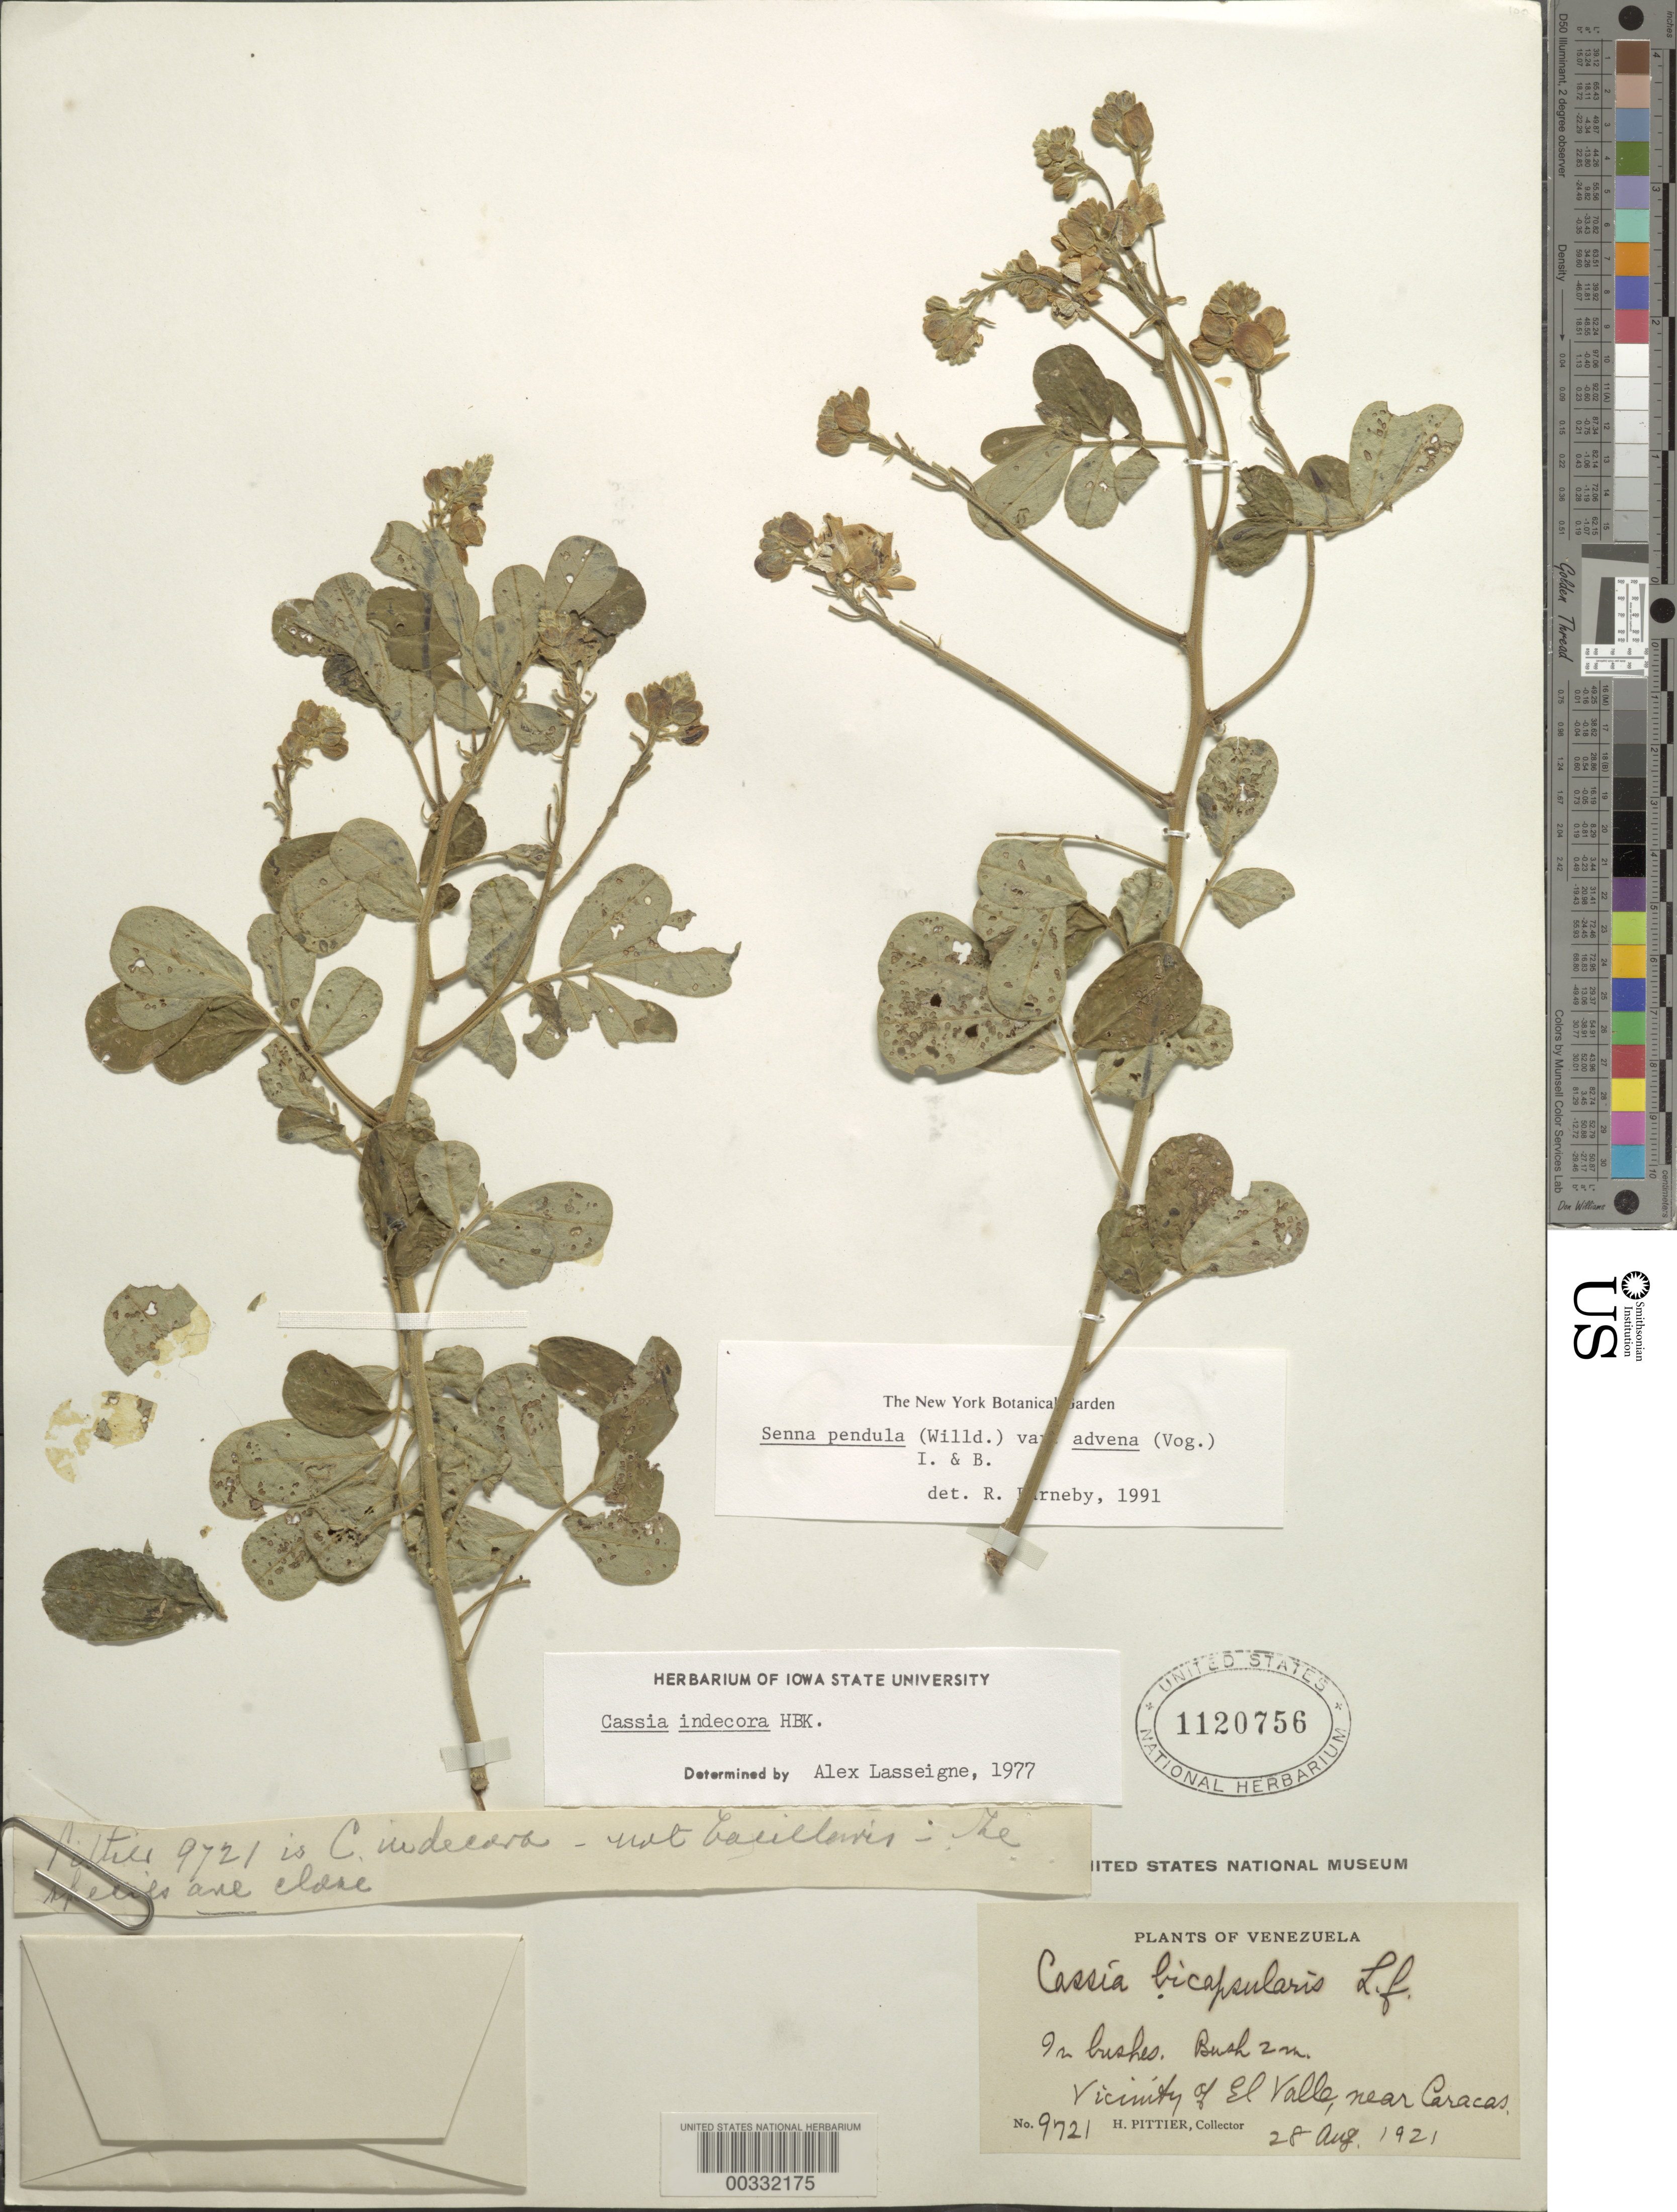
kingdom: Plantae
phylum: Tracheophyta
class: Magnoliopsida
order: Fabales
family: Fabaceae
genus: Senna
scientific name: Senna pendula var. advena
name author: (Vogel) H.S. Irwin & Barneby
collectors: H. F. Pittier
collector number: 9721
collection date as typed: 28 Aug 1921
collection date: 1921-08-28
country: Venezuela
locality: Vicinity of El Valle, near Caracas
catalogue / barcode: US 1120756